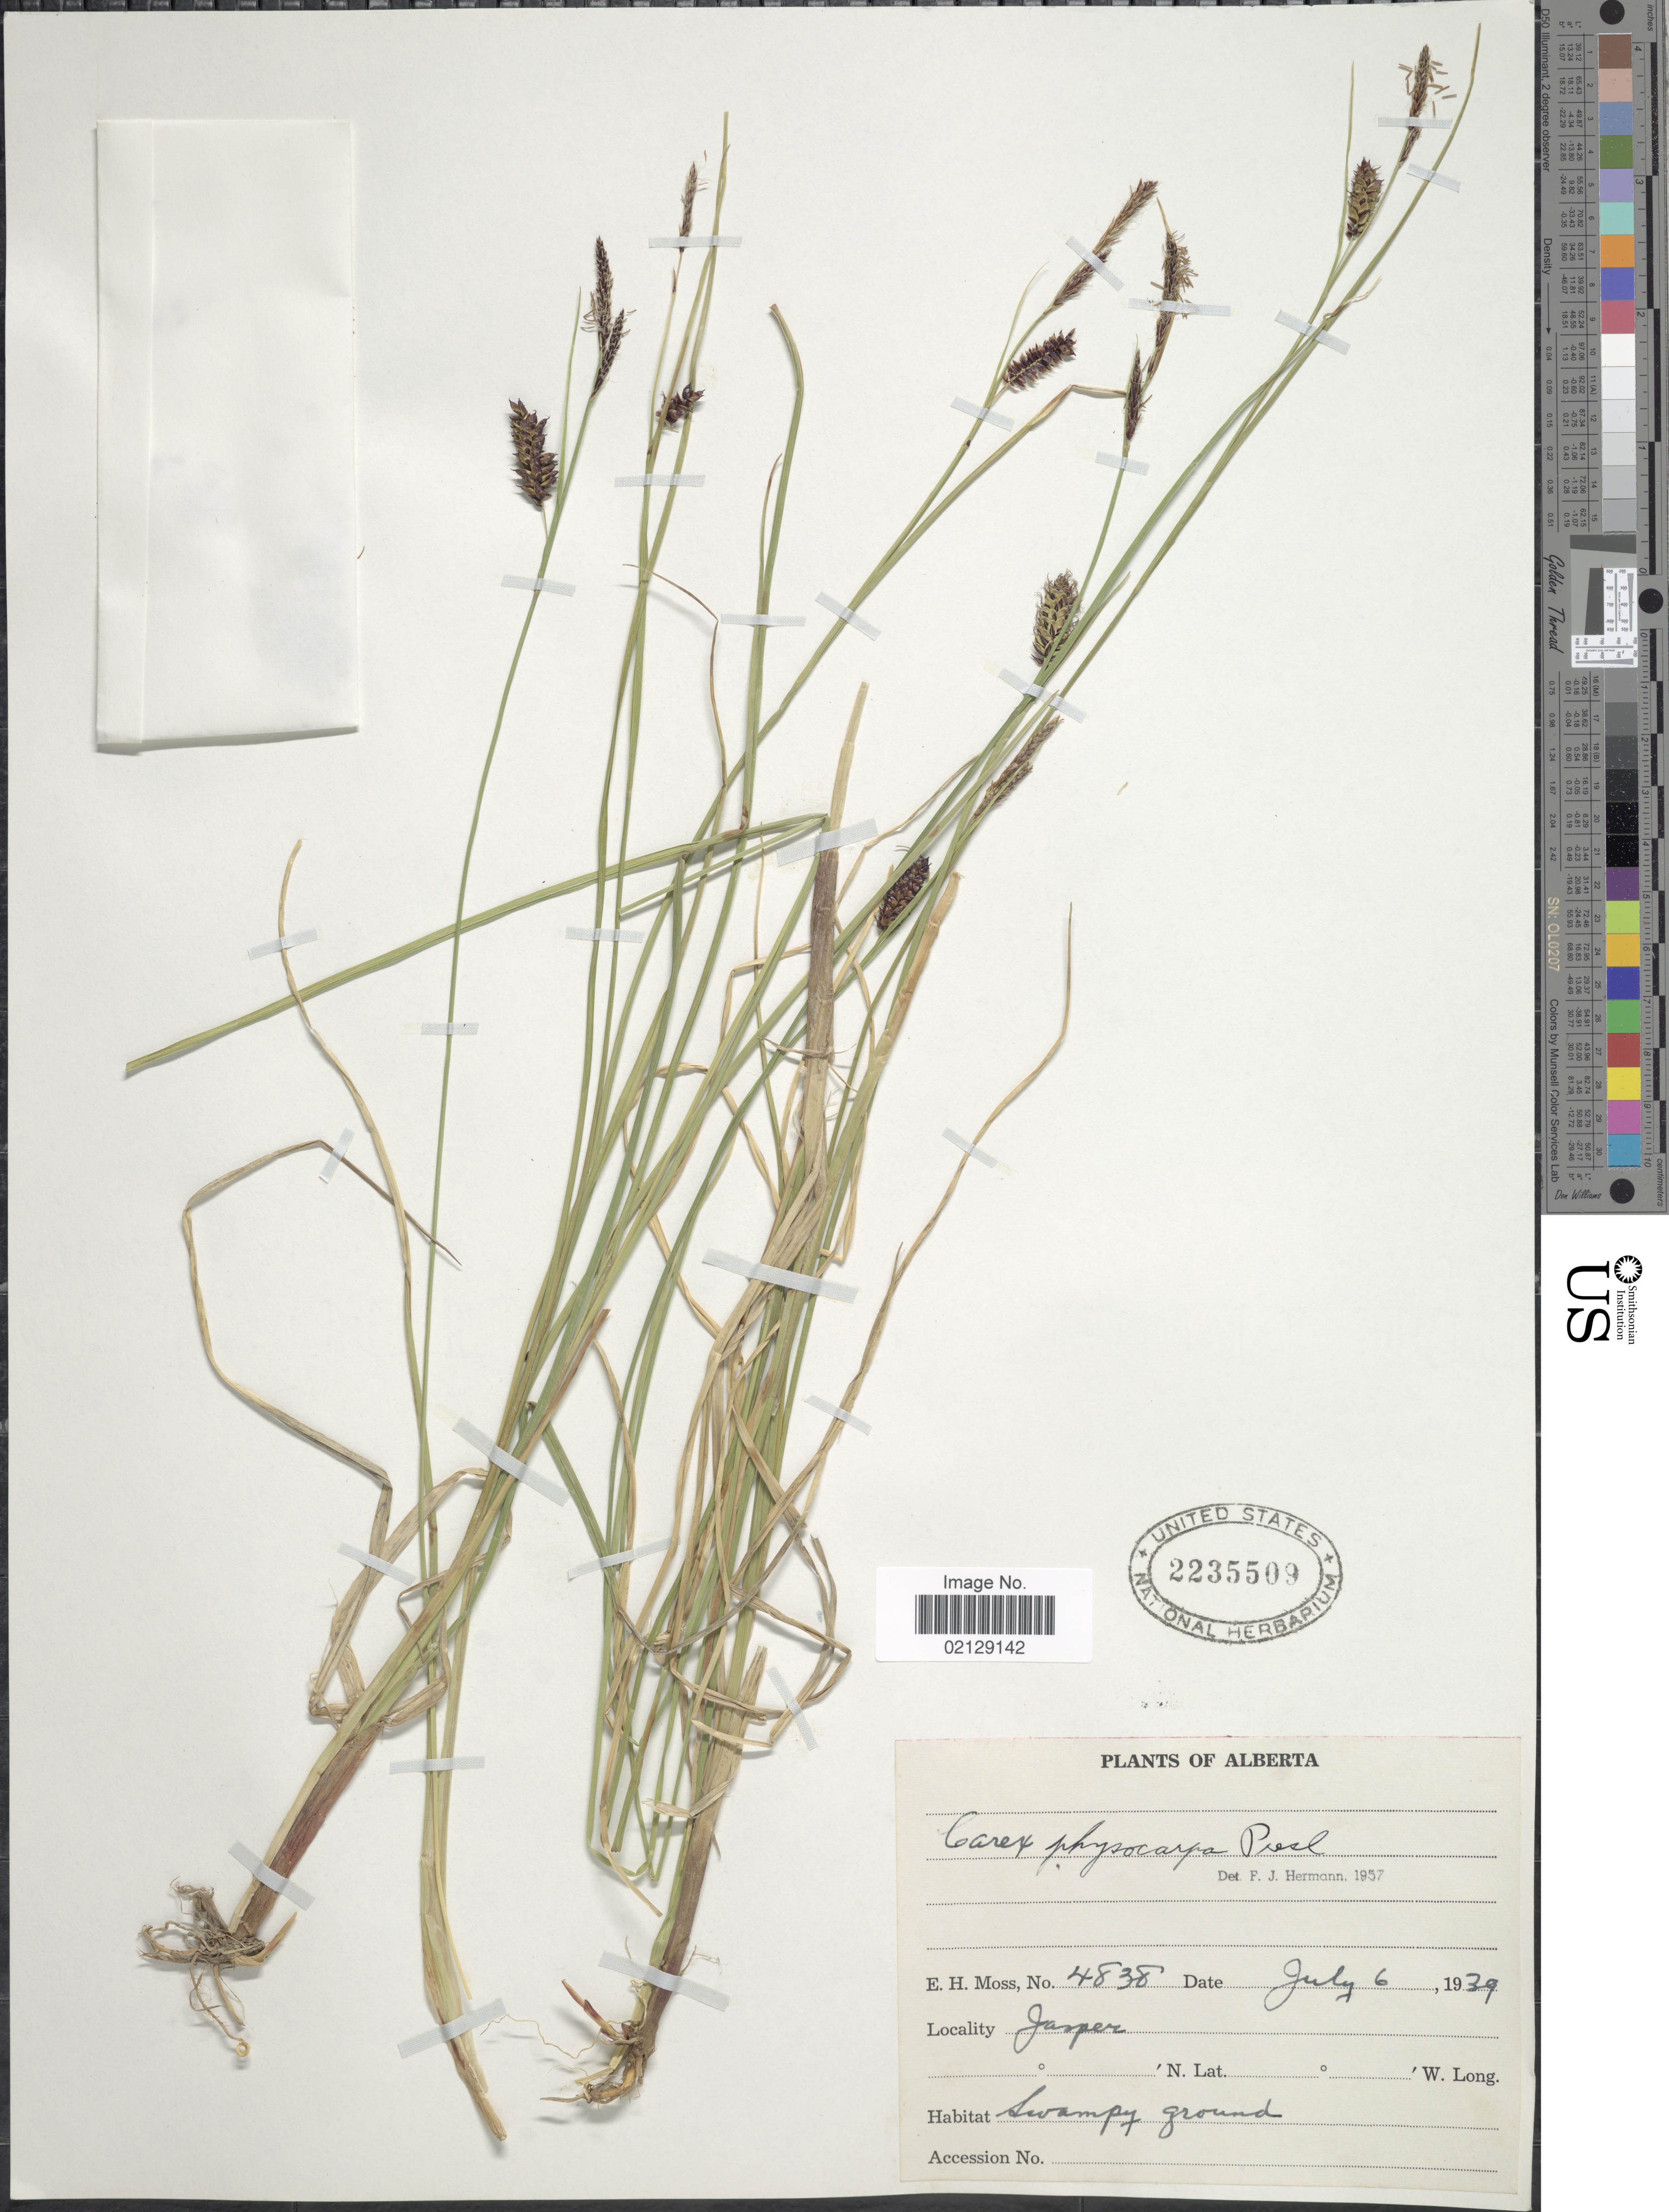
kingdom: Plantae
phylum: Tracheophyta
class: Liliopsida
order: Poales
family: Cyperaceae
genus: Carex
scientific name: Carex saxatilis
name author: L.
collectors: E. Moss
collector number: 4838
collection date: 1939-07-06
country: Canada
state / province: Alberta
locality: Jasper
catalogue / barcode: US 2235509